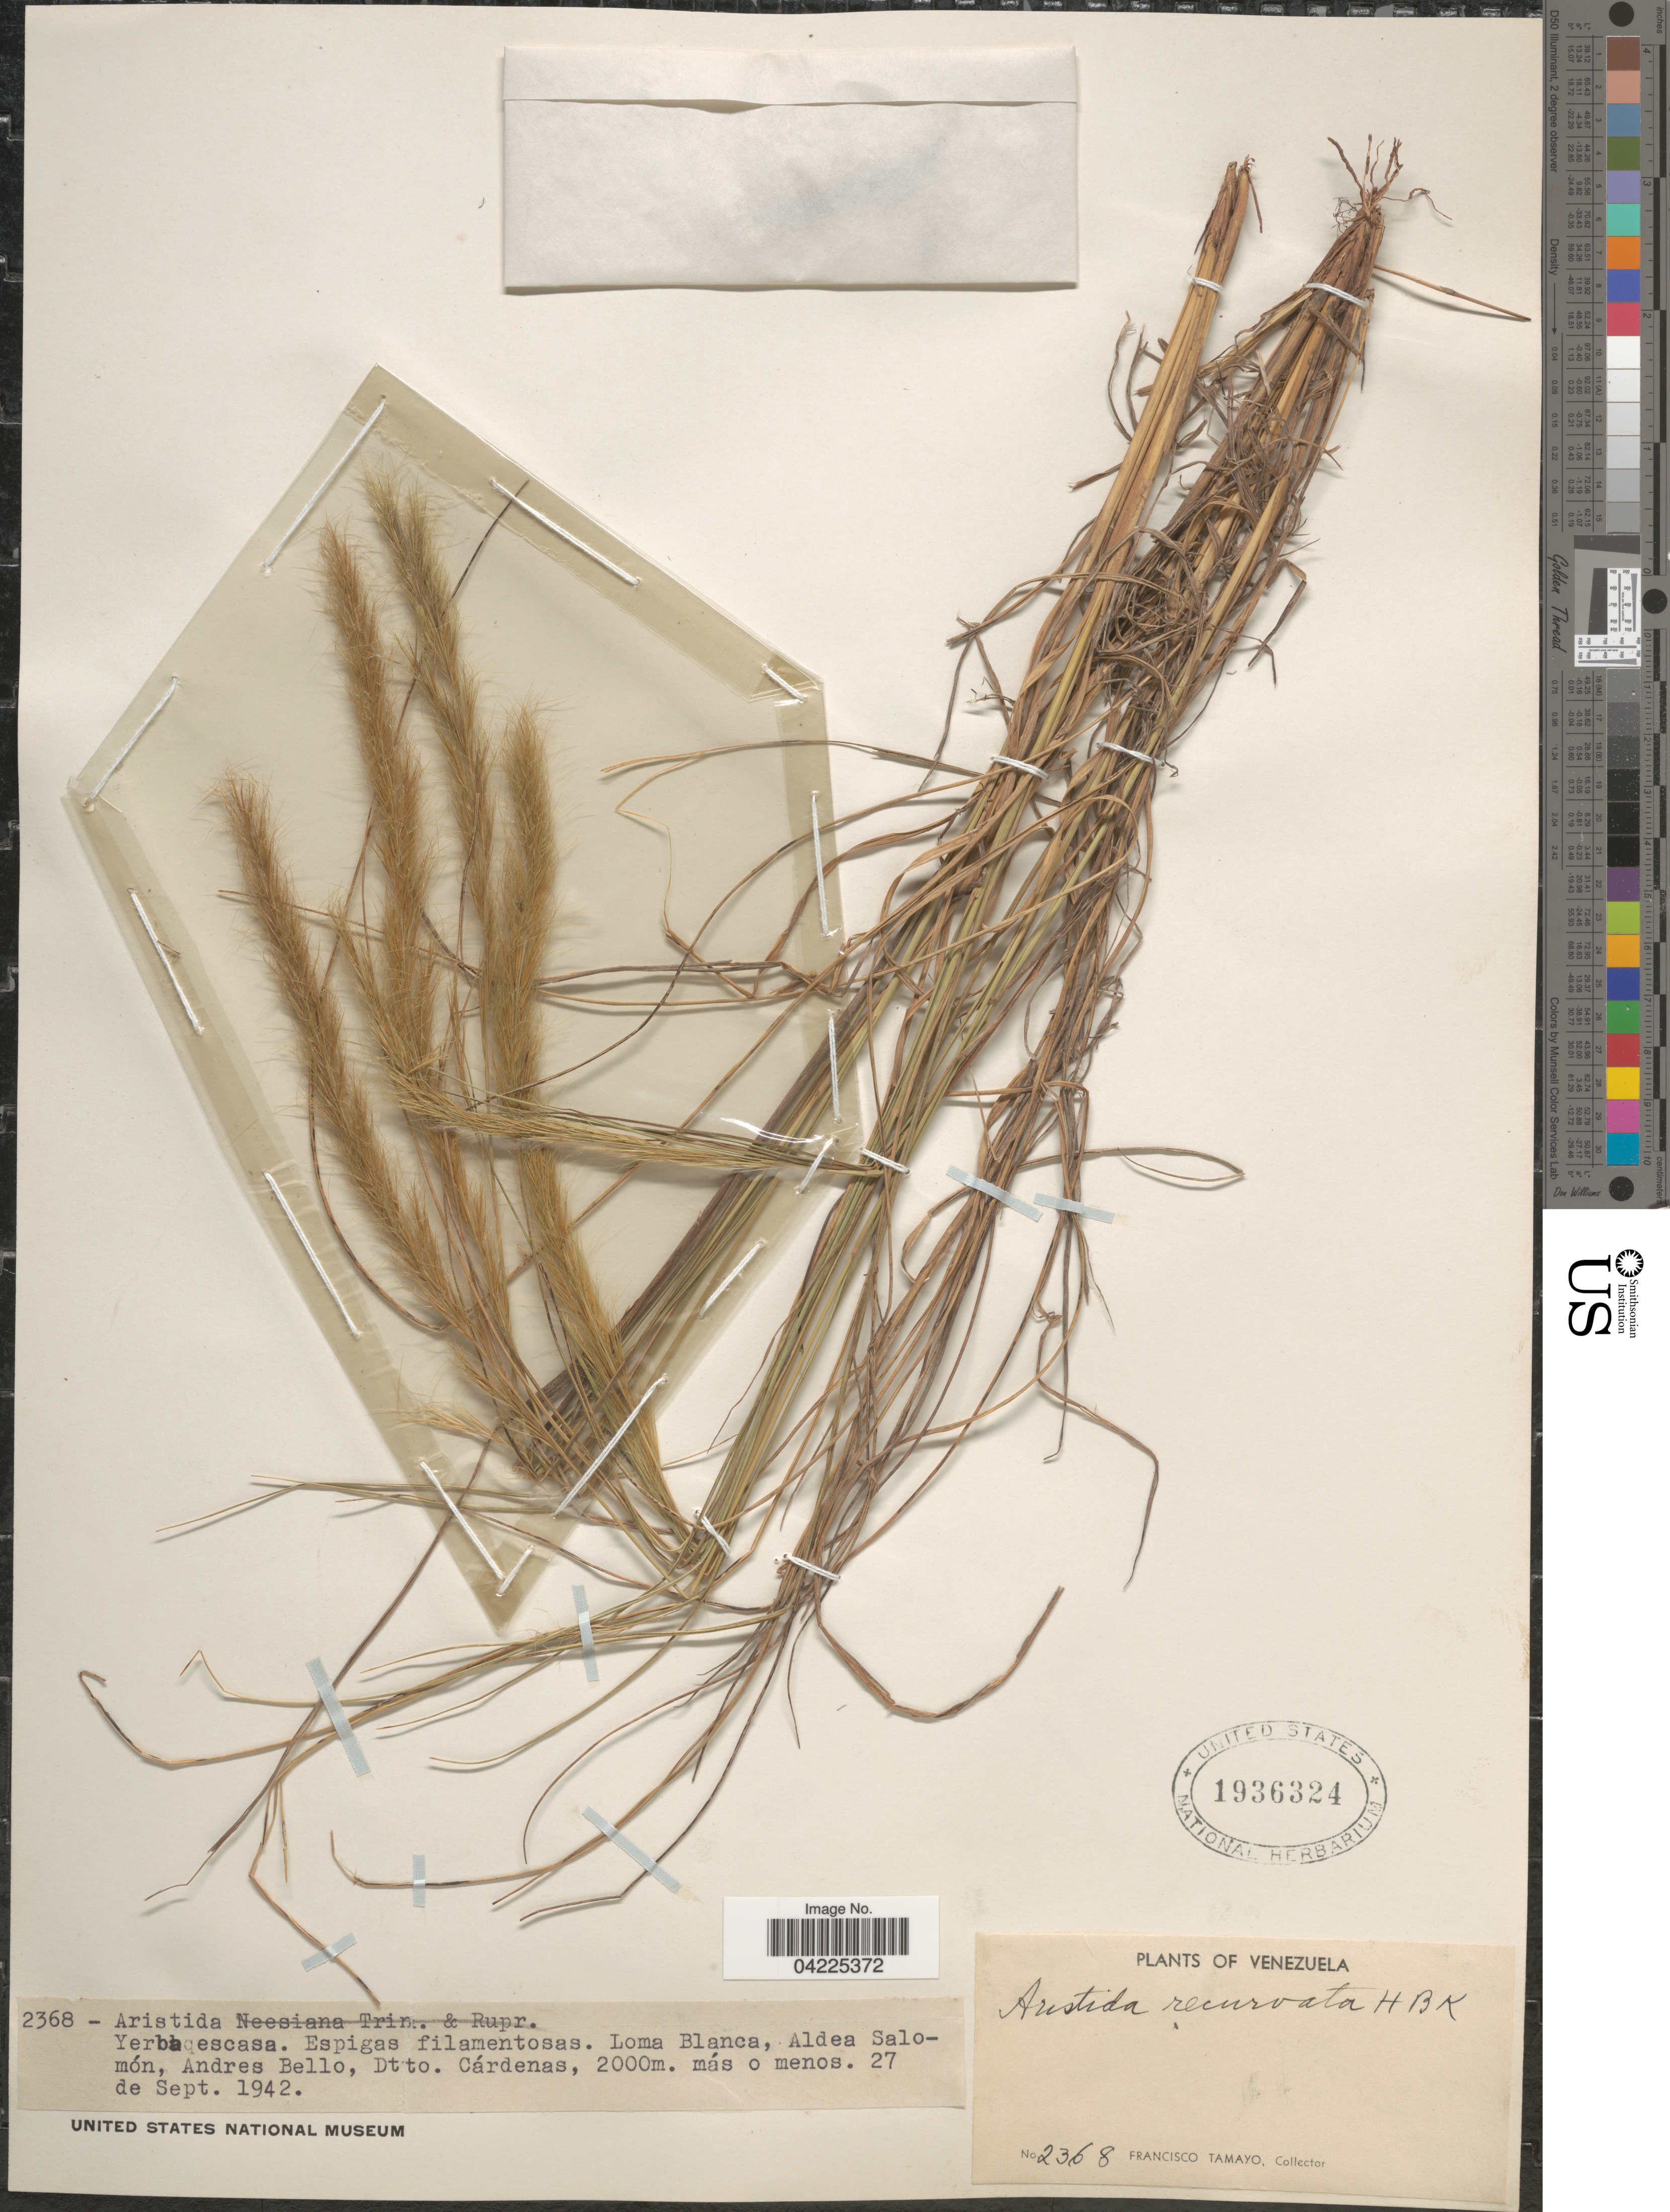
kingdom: Plantae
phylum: Tracheophyta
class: Liliopsida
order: Poales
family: Poaceae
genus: Aristida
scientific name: Aristida recurvata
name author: Kunth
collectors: F. Tamayo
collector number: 2368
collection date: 1942-09-27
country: Venezuela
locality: Loma Blanca, Aldea Salomón, Andres Bello, Dtto. Cárdenas.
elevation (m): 2000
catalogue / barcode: US 1936324